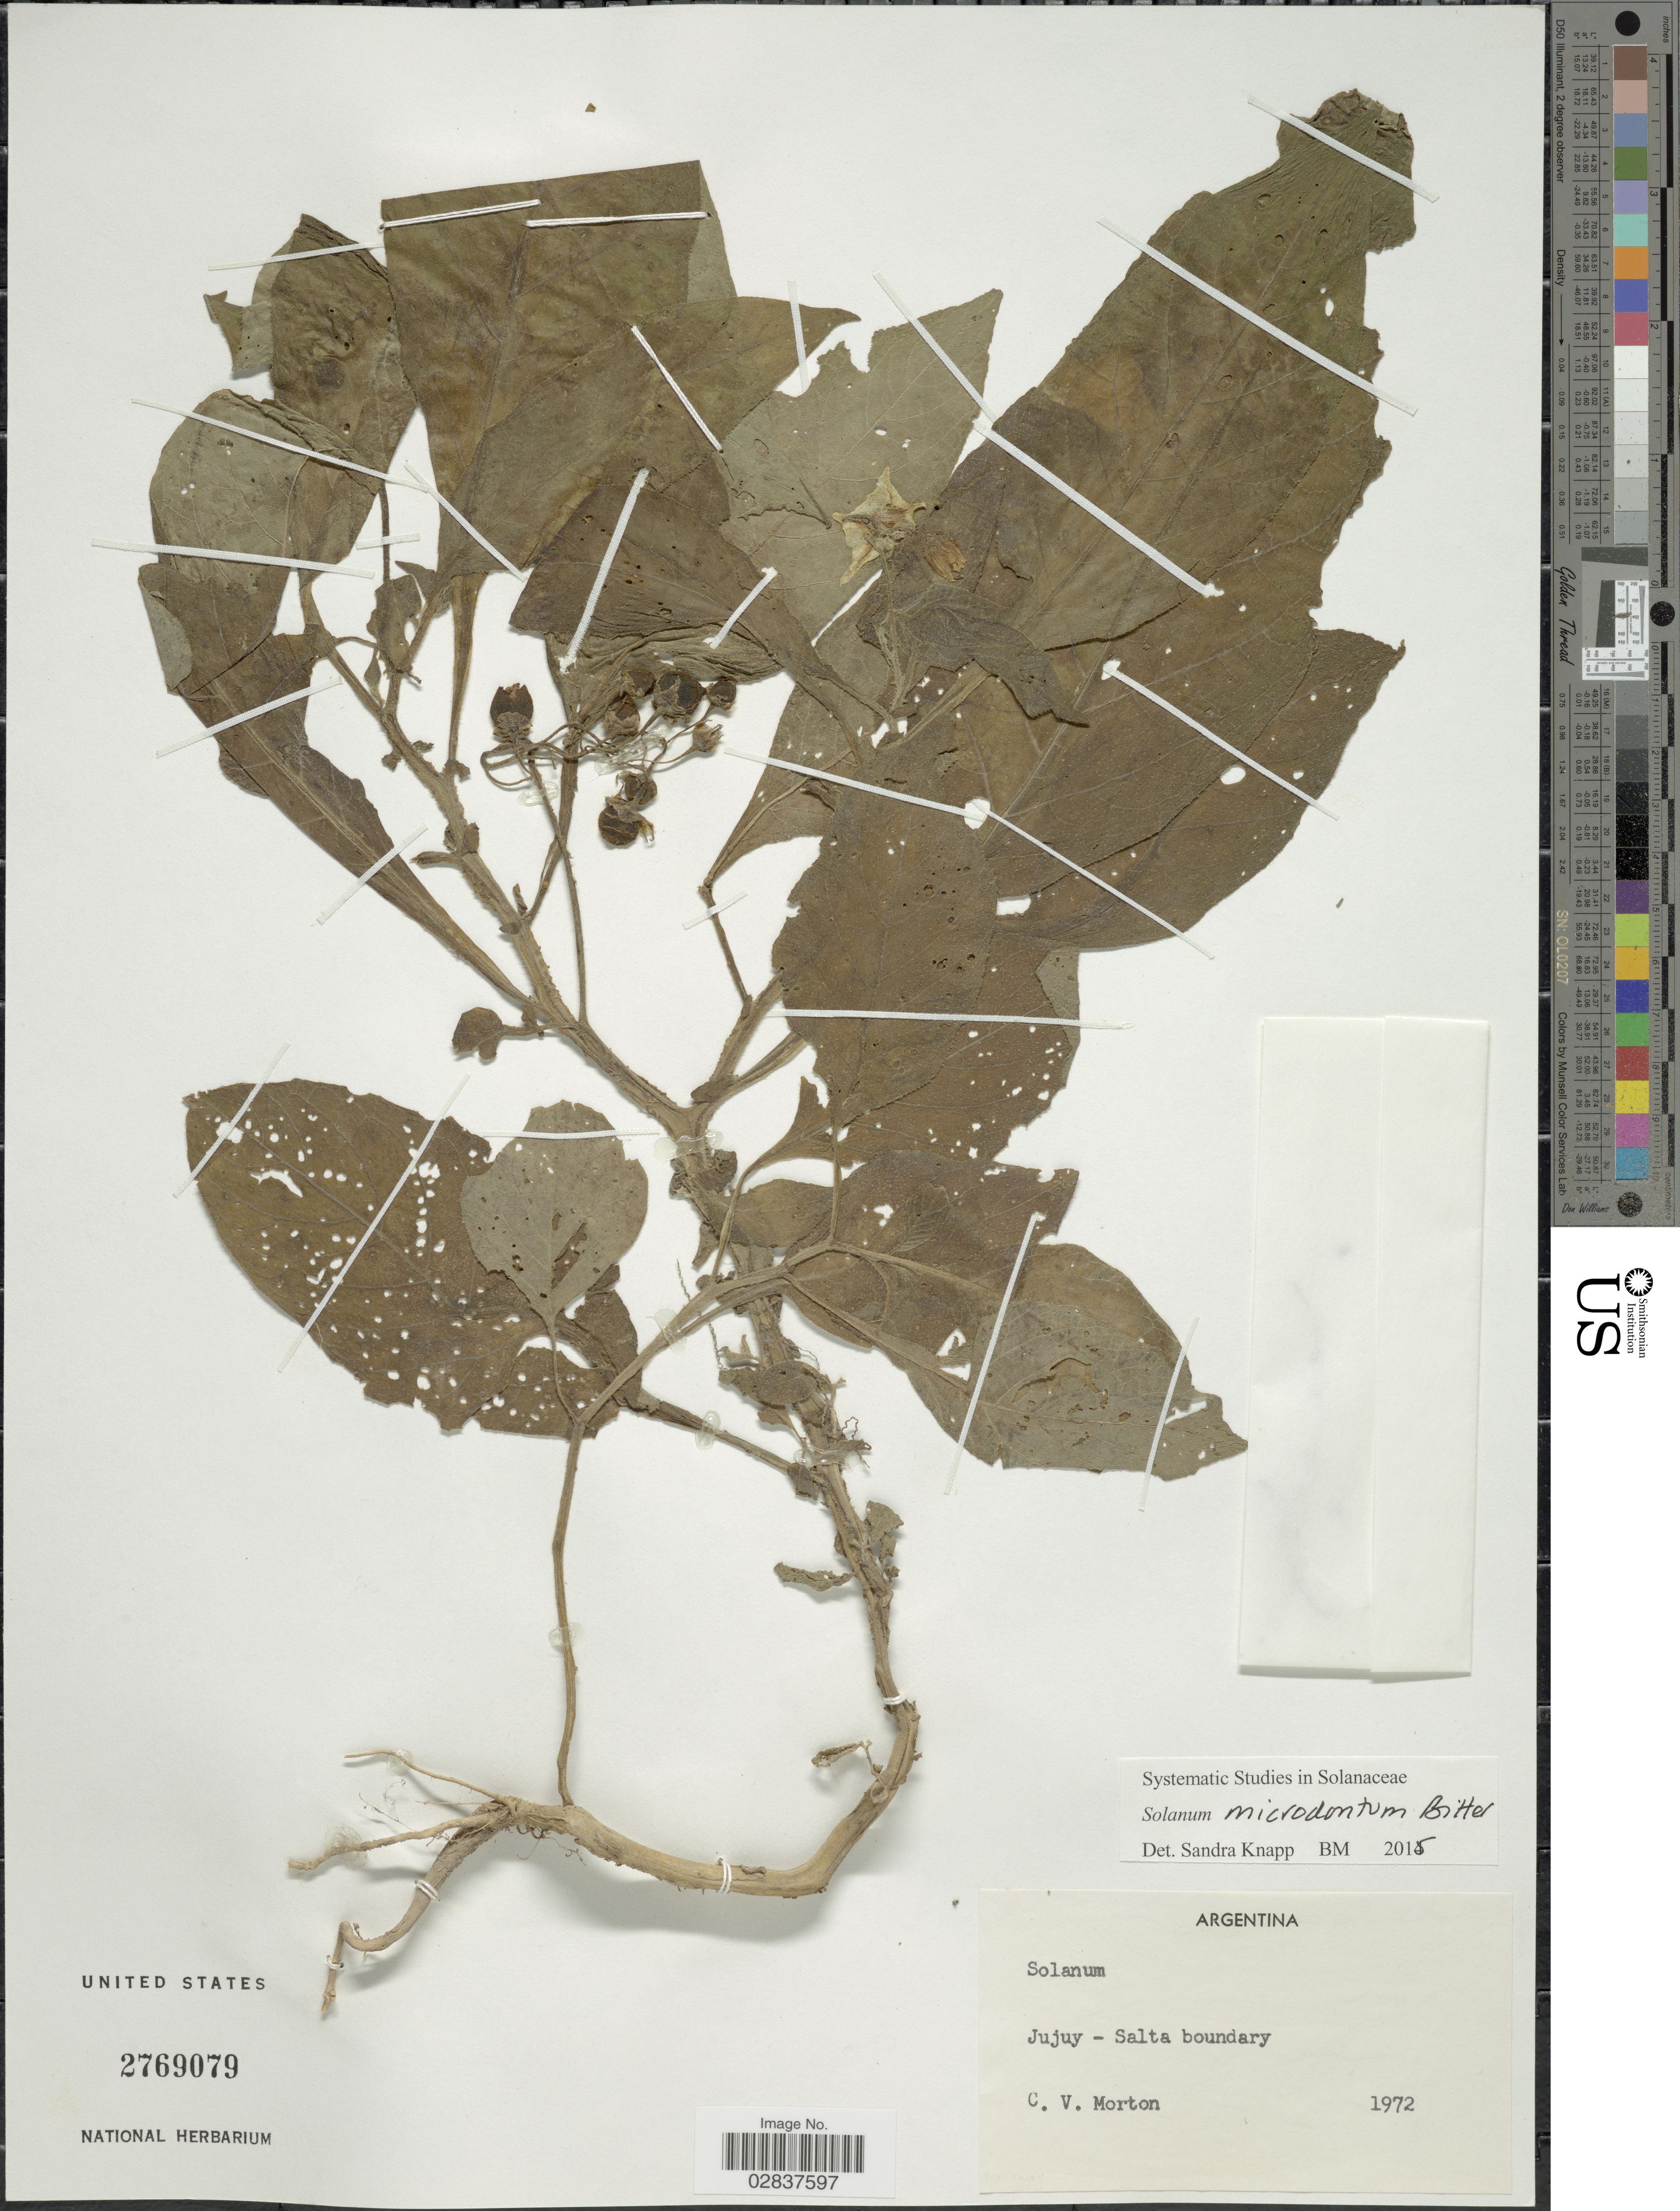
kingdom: Plantae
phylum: Tracheophyta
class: Magnoliopsida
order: Solanales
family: Solanaceae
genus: Solanum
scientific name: Solanum microdontum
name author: Bitter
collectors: C. V. Morton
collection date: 1972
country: Argentina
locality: Jujuy - Salta boundary.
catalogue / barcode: US 2769079